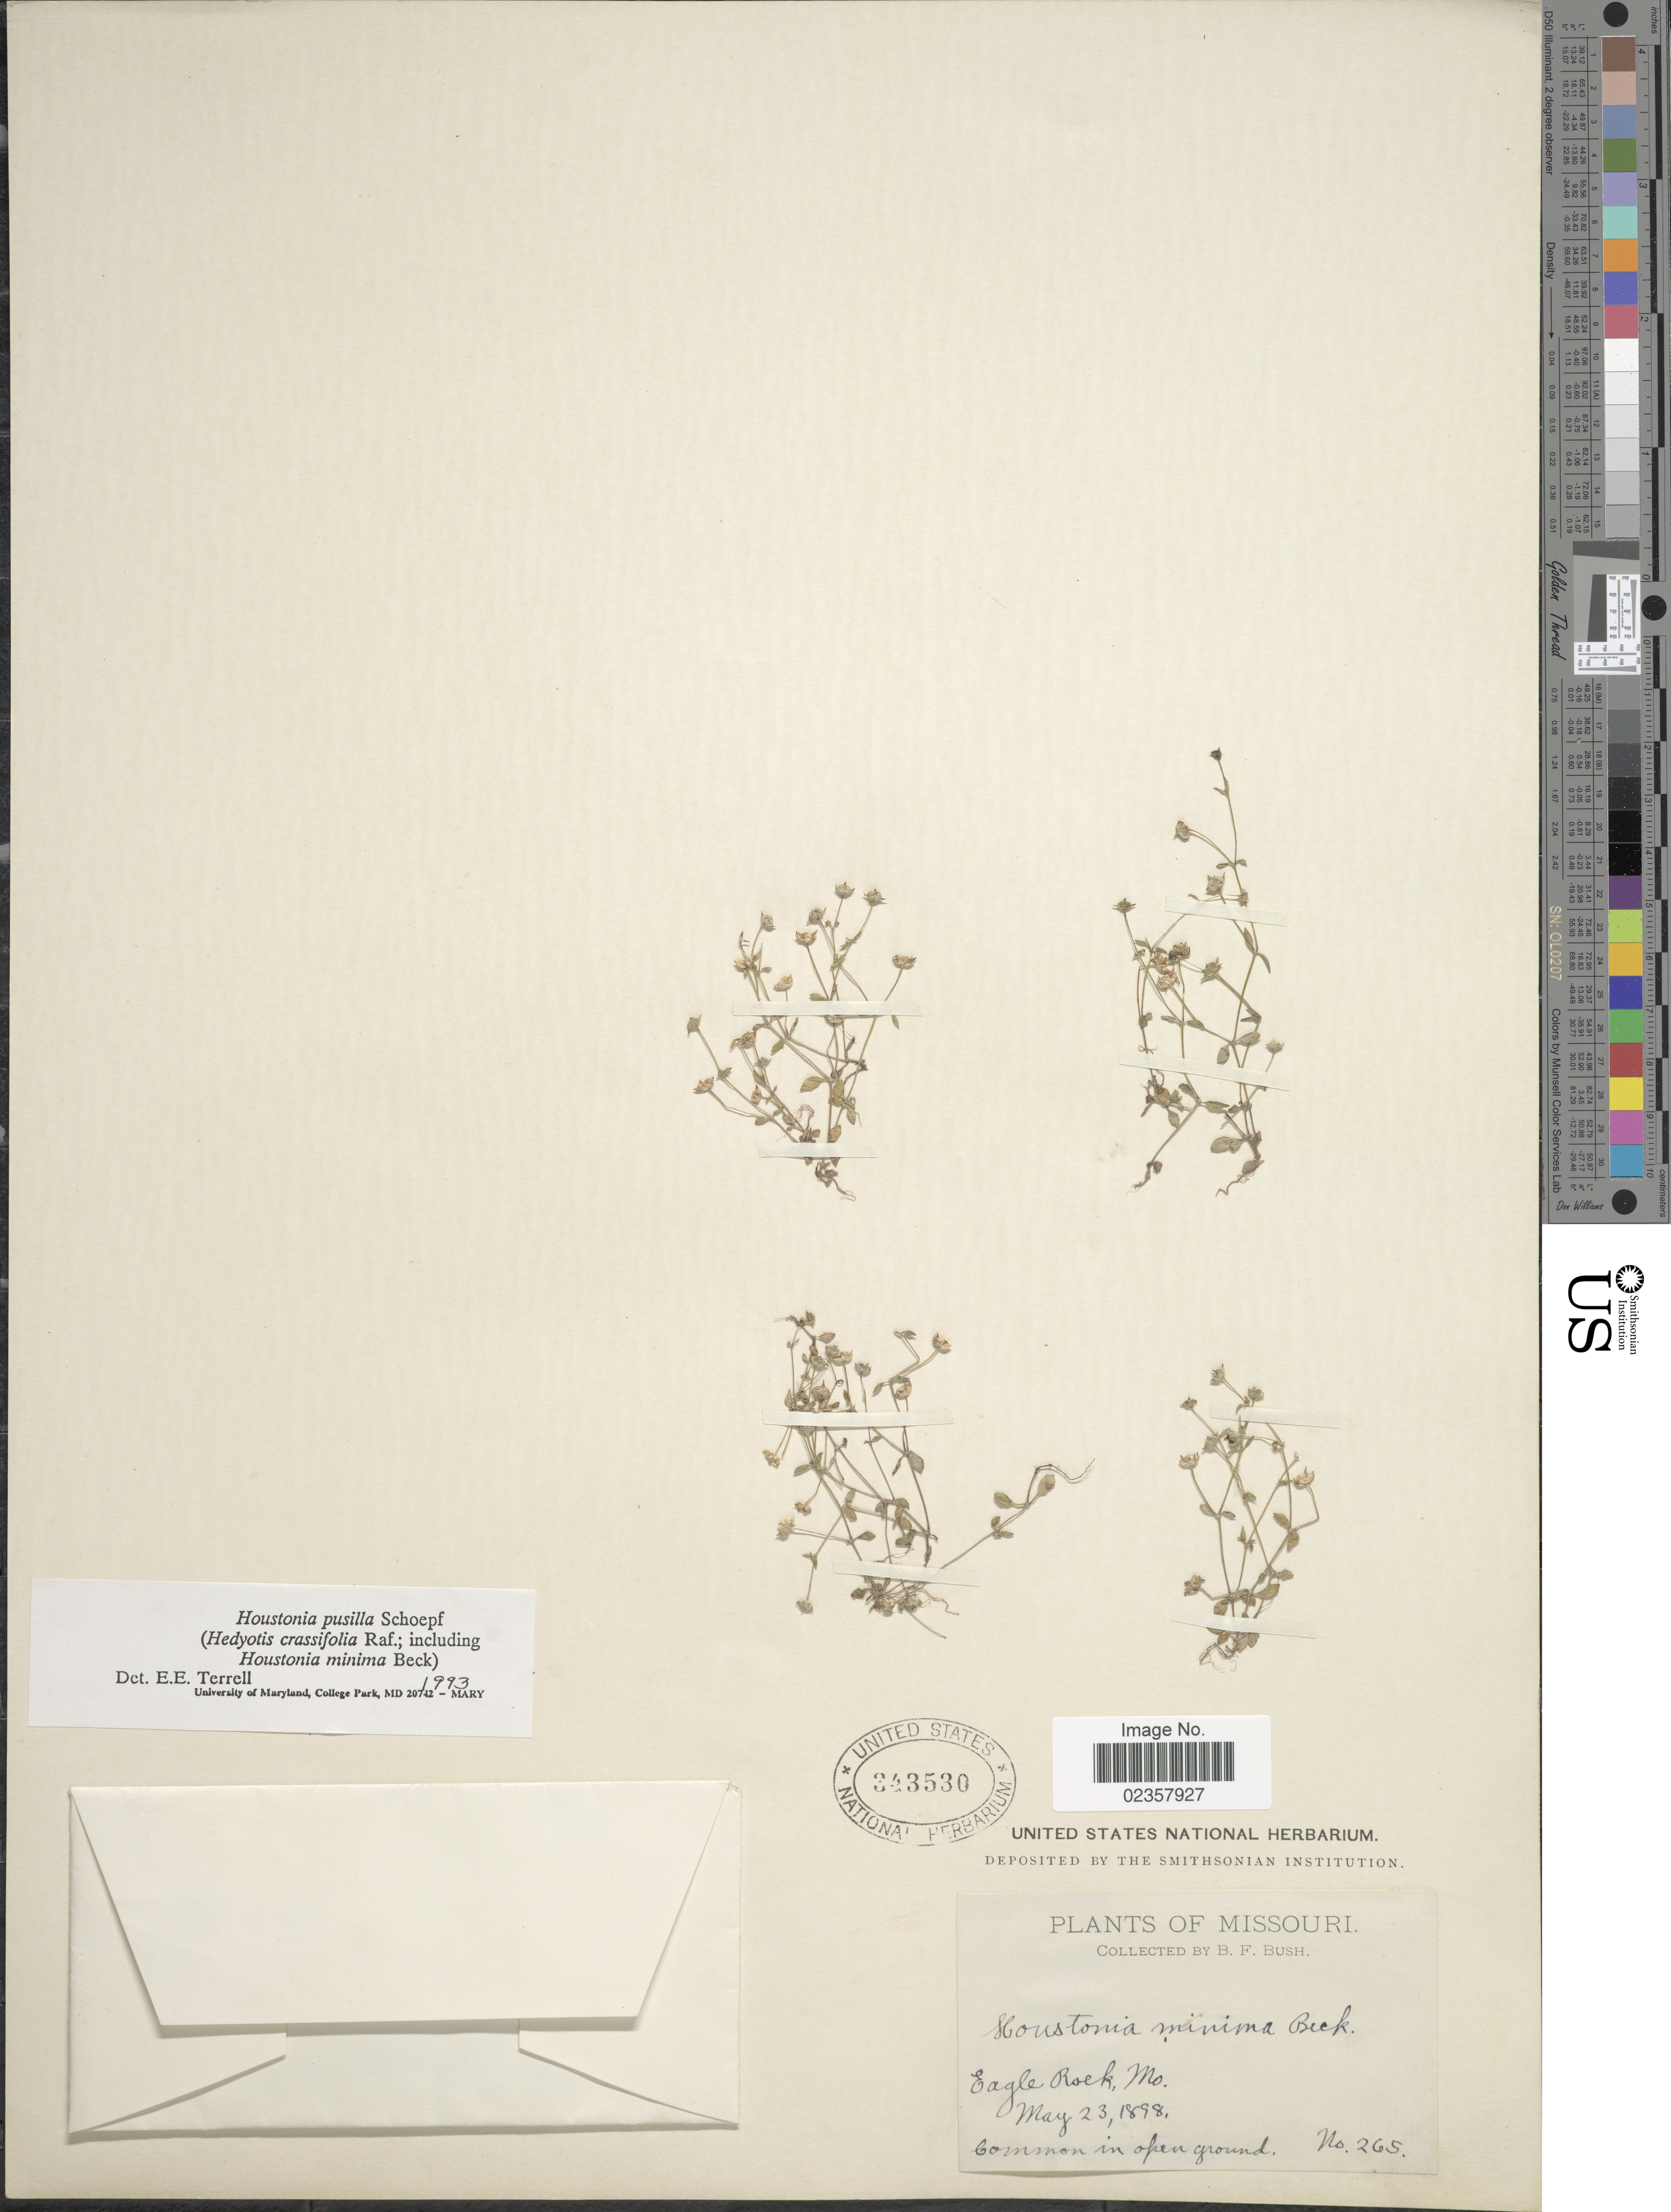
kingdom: Plantae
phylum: Tracheophyta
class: Magnoliopsida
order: Gentianales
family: Rubiaceae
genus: Houstonia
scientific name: Houstonia pusilla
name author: Schoepf.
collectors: B. F. Bush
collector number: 265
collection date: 1898-05-23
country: United States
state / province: Missouri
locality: Eagle Rock, Mo.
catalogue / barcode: US 343530